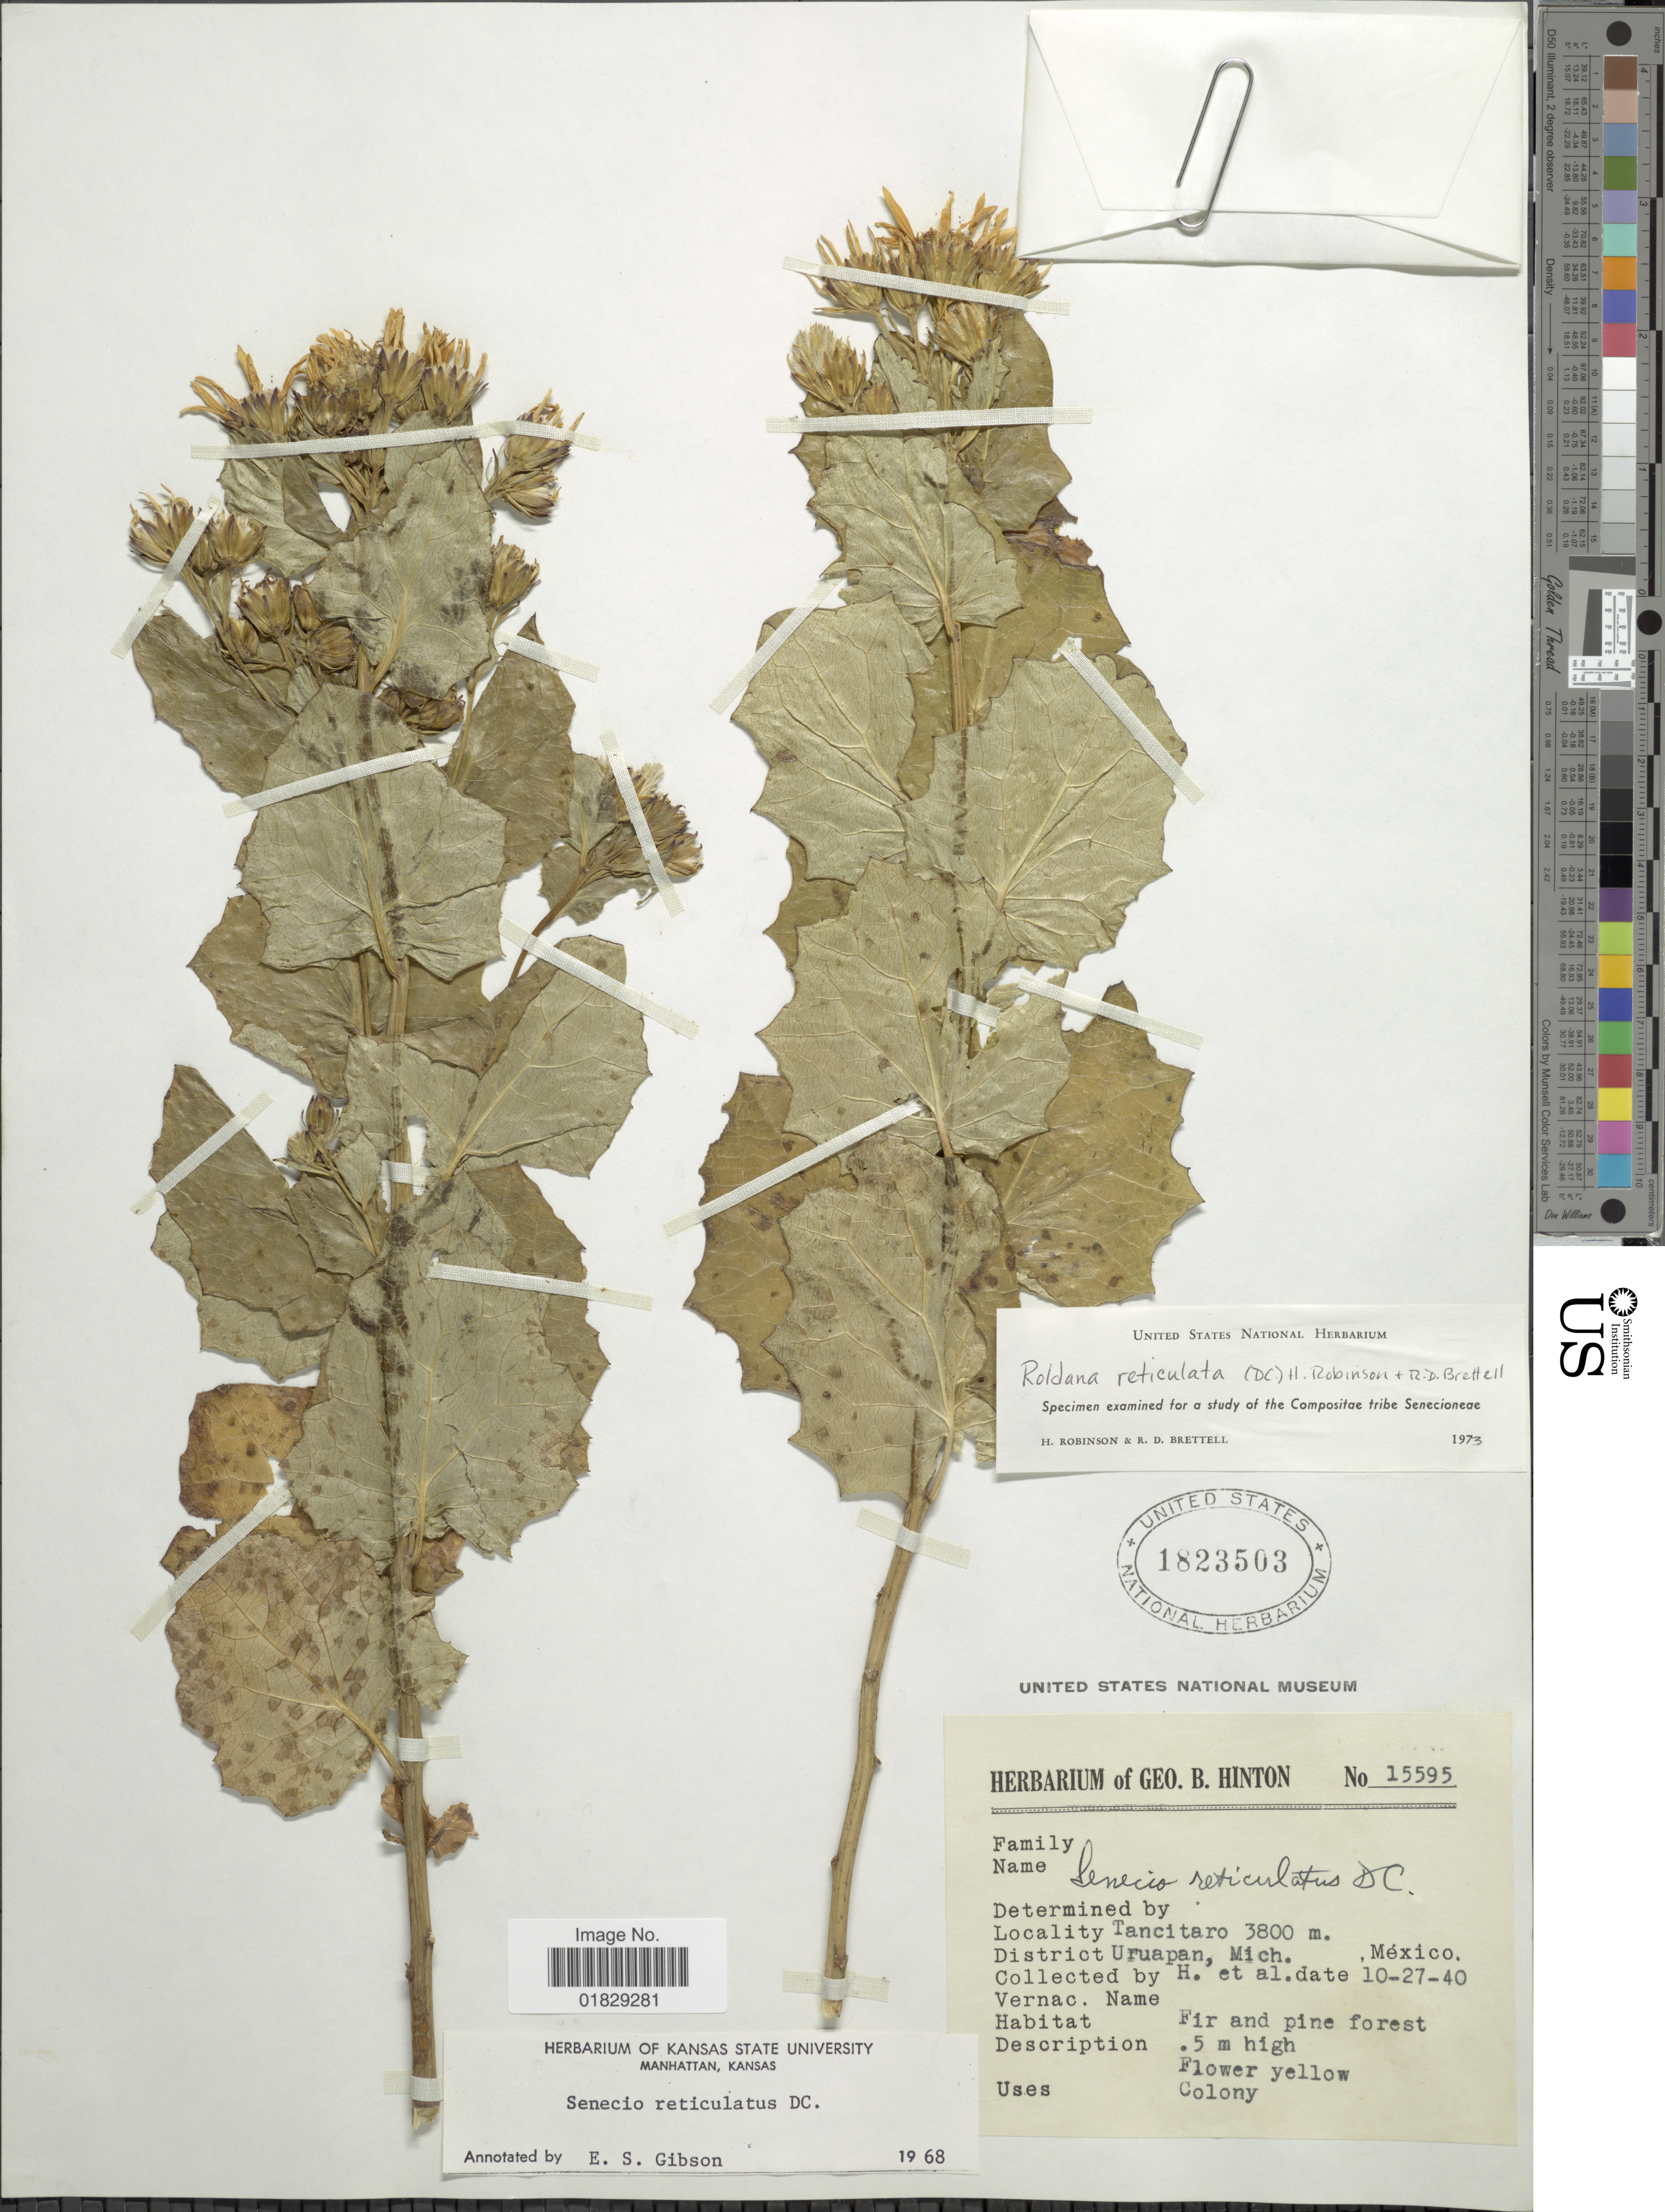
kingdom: Plantae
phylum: Tracheophyta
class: Magnoliopsida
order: Asterales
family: Asteraceae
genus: Roldana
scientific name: Roldana reticulata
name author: (DC.) H. Rob. & Brettell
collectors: G. B. Hinton & et al.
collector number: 15595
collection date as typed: Transcribed d/m/y: 27/10/40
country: Mexico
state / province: Michoacán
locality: Tancitaro. District Uruapan, Mich., México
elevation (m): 3800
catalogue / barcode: US 1823503